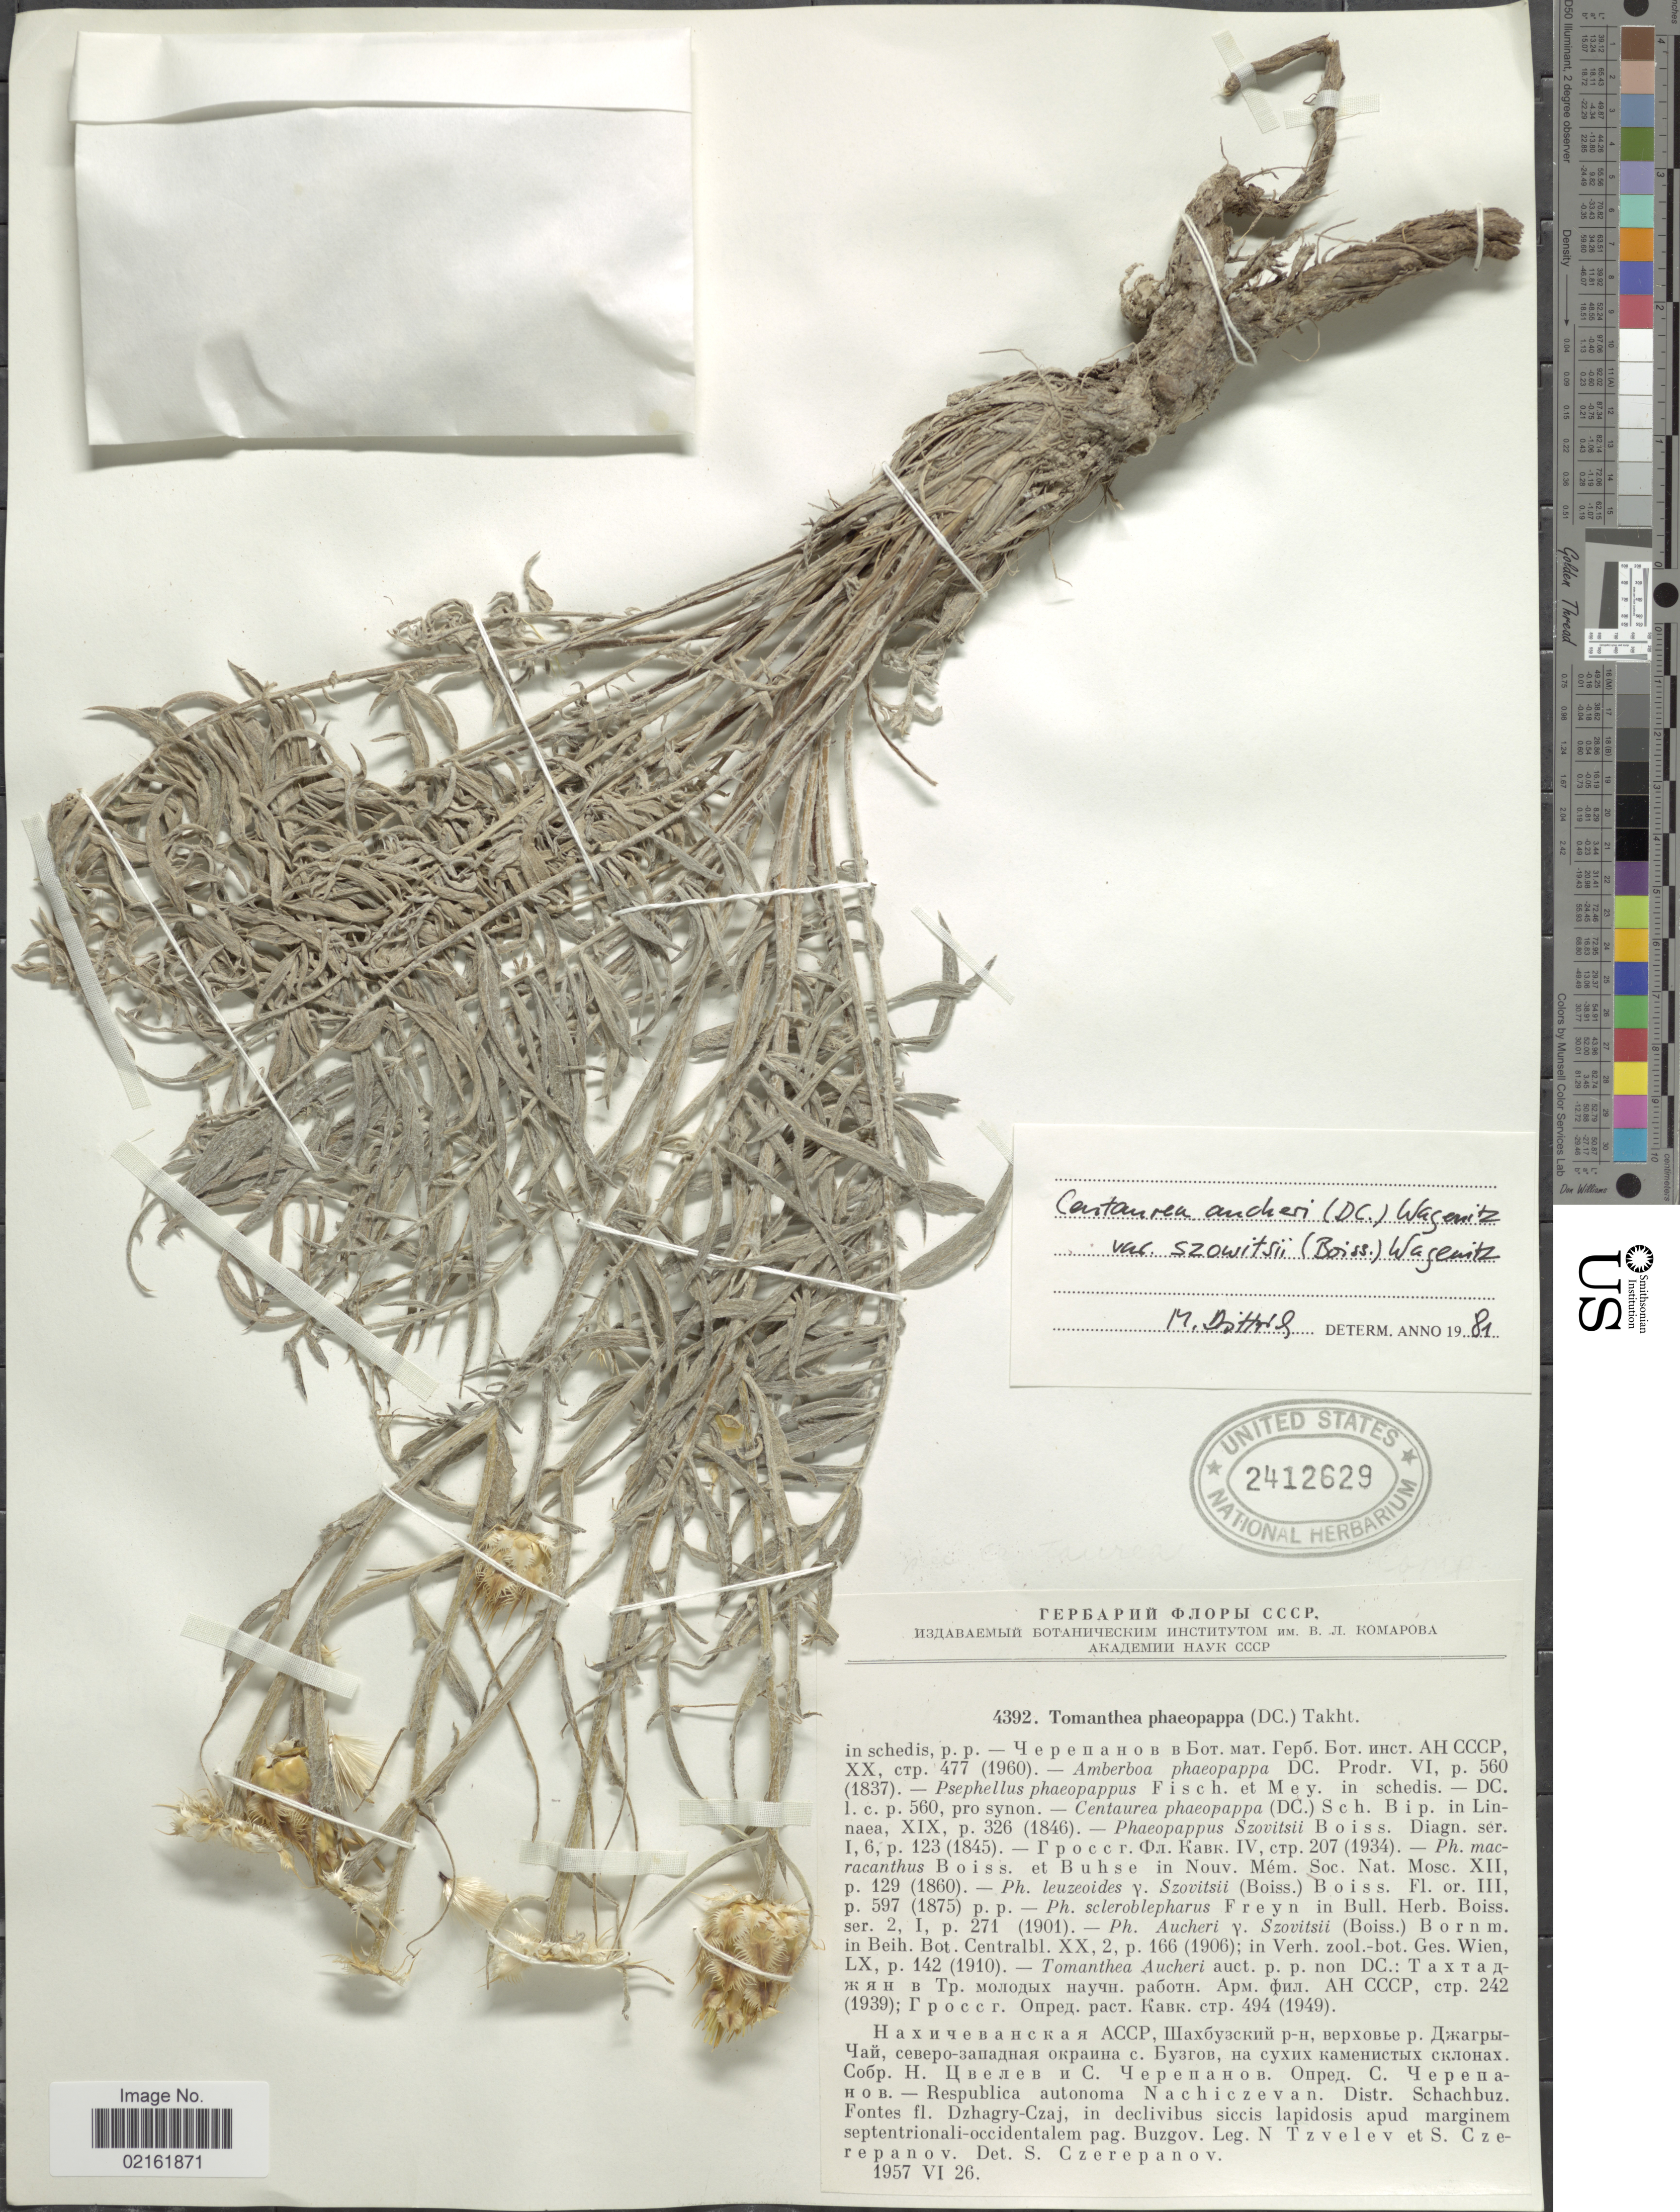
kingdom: Plantae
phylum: Tracheophyta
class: Magnoliopsida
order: Asterales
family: Asteraceae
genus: Centaurea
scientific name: Centaurea aucheri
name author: (DC.) Wagenitz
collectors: N. N. Tzvelev & S. Czerepanov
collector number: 4392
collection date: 1957-06-26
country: Azerbaijan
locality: Respublica autonoma Nachiczevan, Distr. Schachbuz, Fontes fl. Dzhagry-Czaj, in declivibus siccis lapidosis apud marginem septentrionali-occidentalem pag. Buzgov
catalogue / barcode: US 2412629